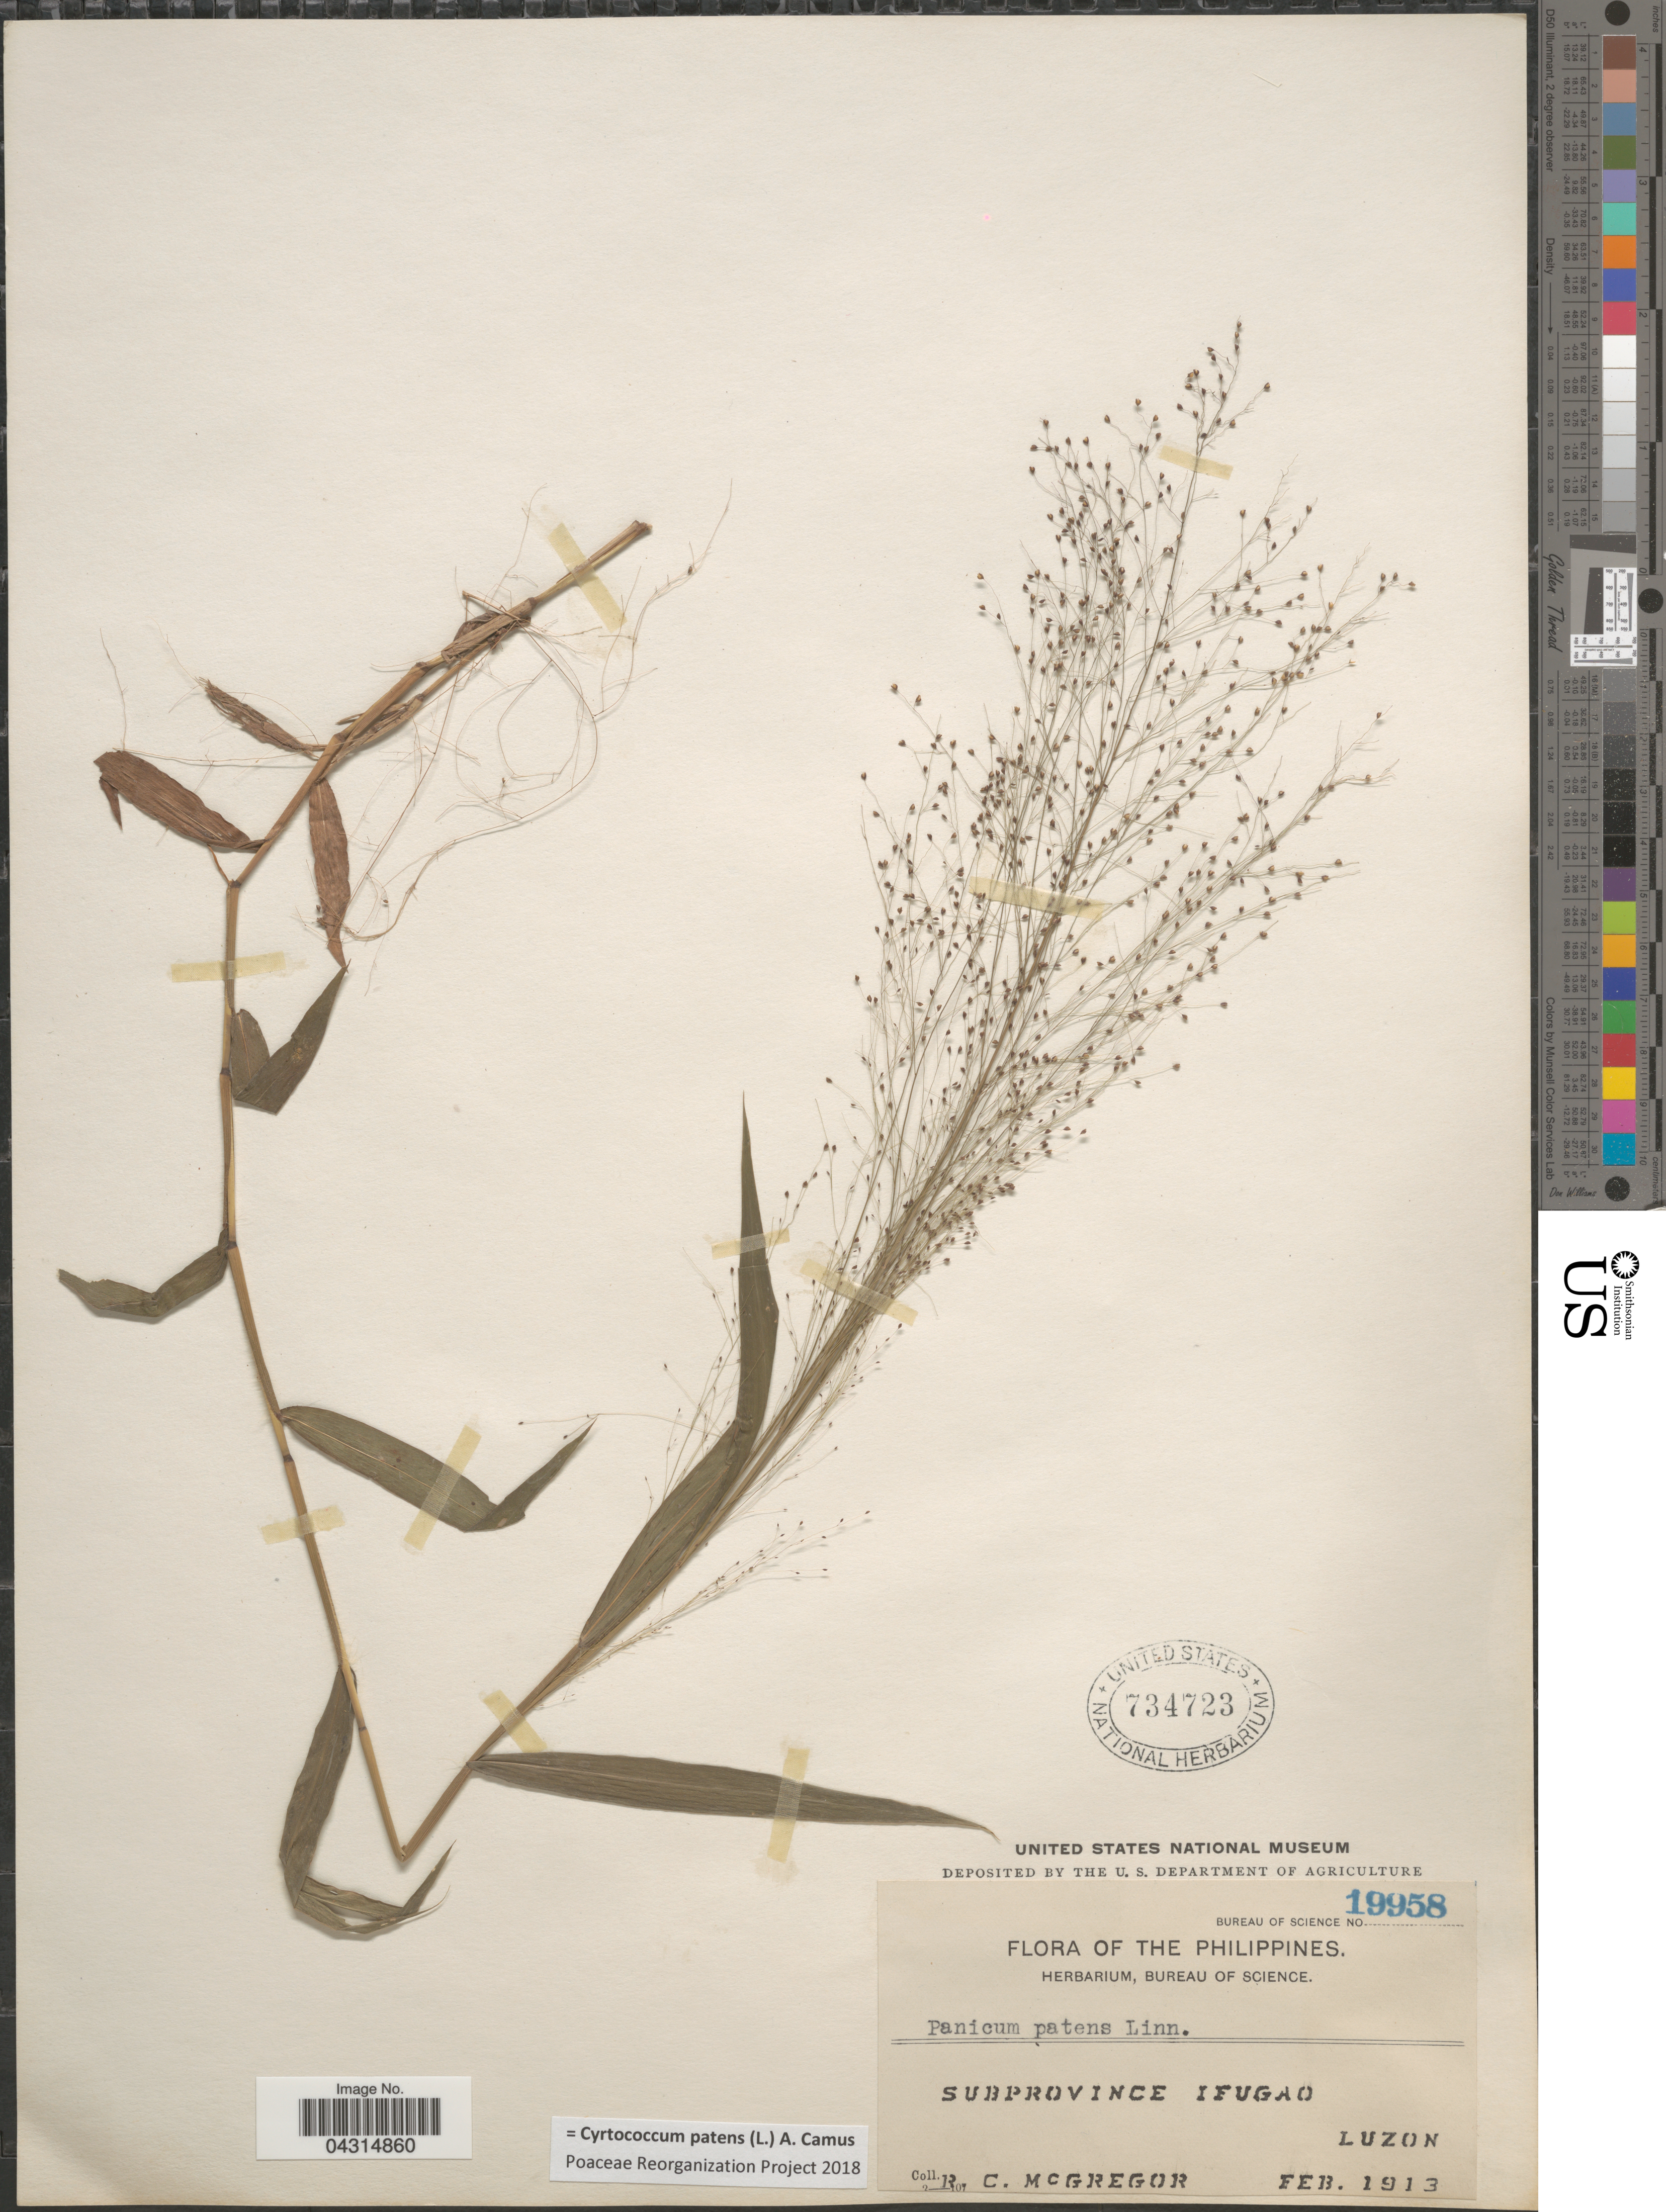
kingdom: Plantae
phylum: Tracheophyta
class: Liliopsida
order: Poales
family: Poaceae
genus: Cyrtococcum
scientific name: Cyrtococcum patens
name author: (L.) A. Camus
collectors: R. C. McGregor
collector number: Bureau of Science 19958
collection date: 1913-02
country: Philippines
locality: Subprovince Ifugao. Luzon.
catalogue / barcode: US 734723